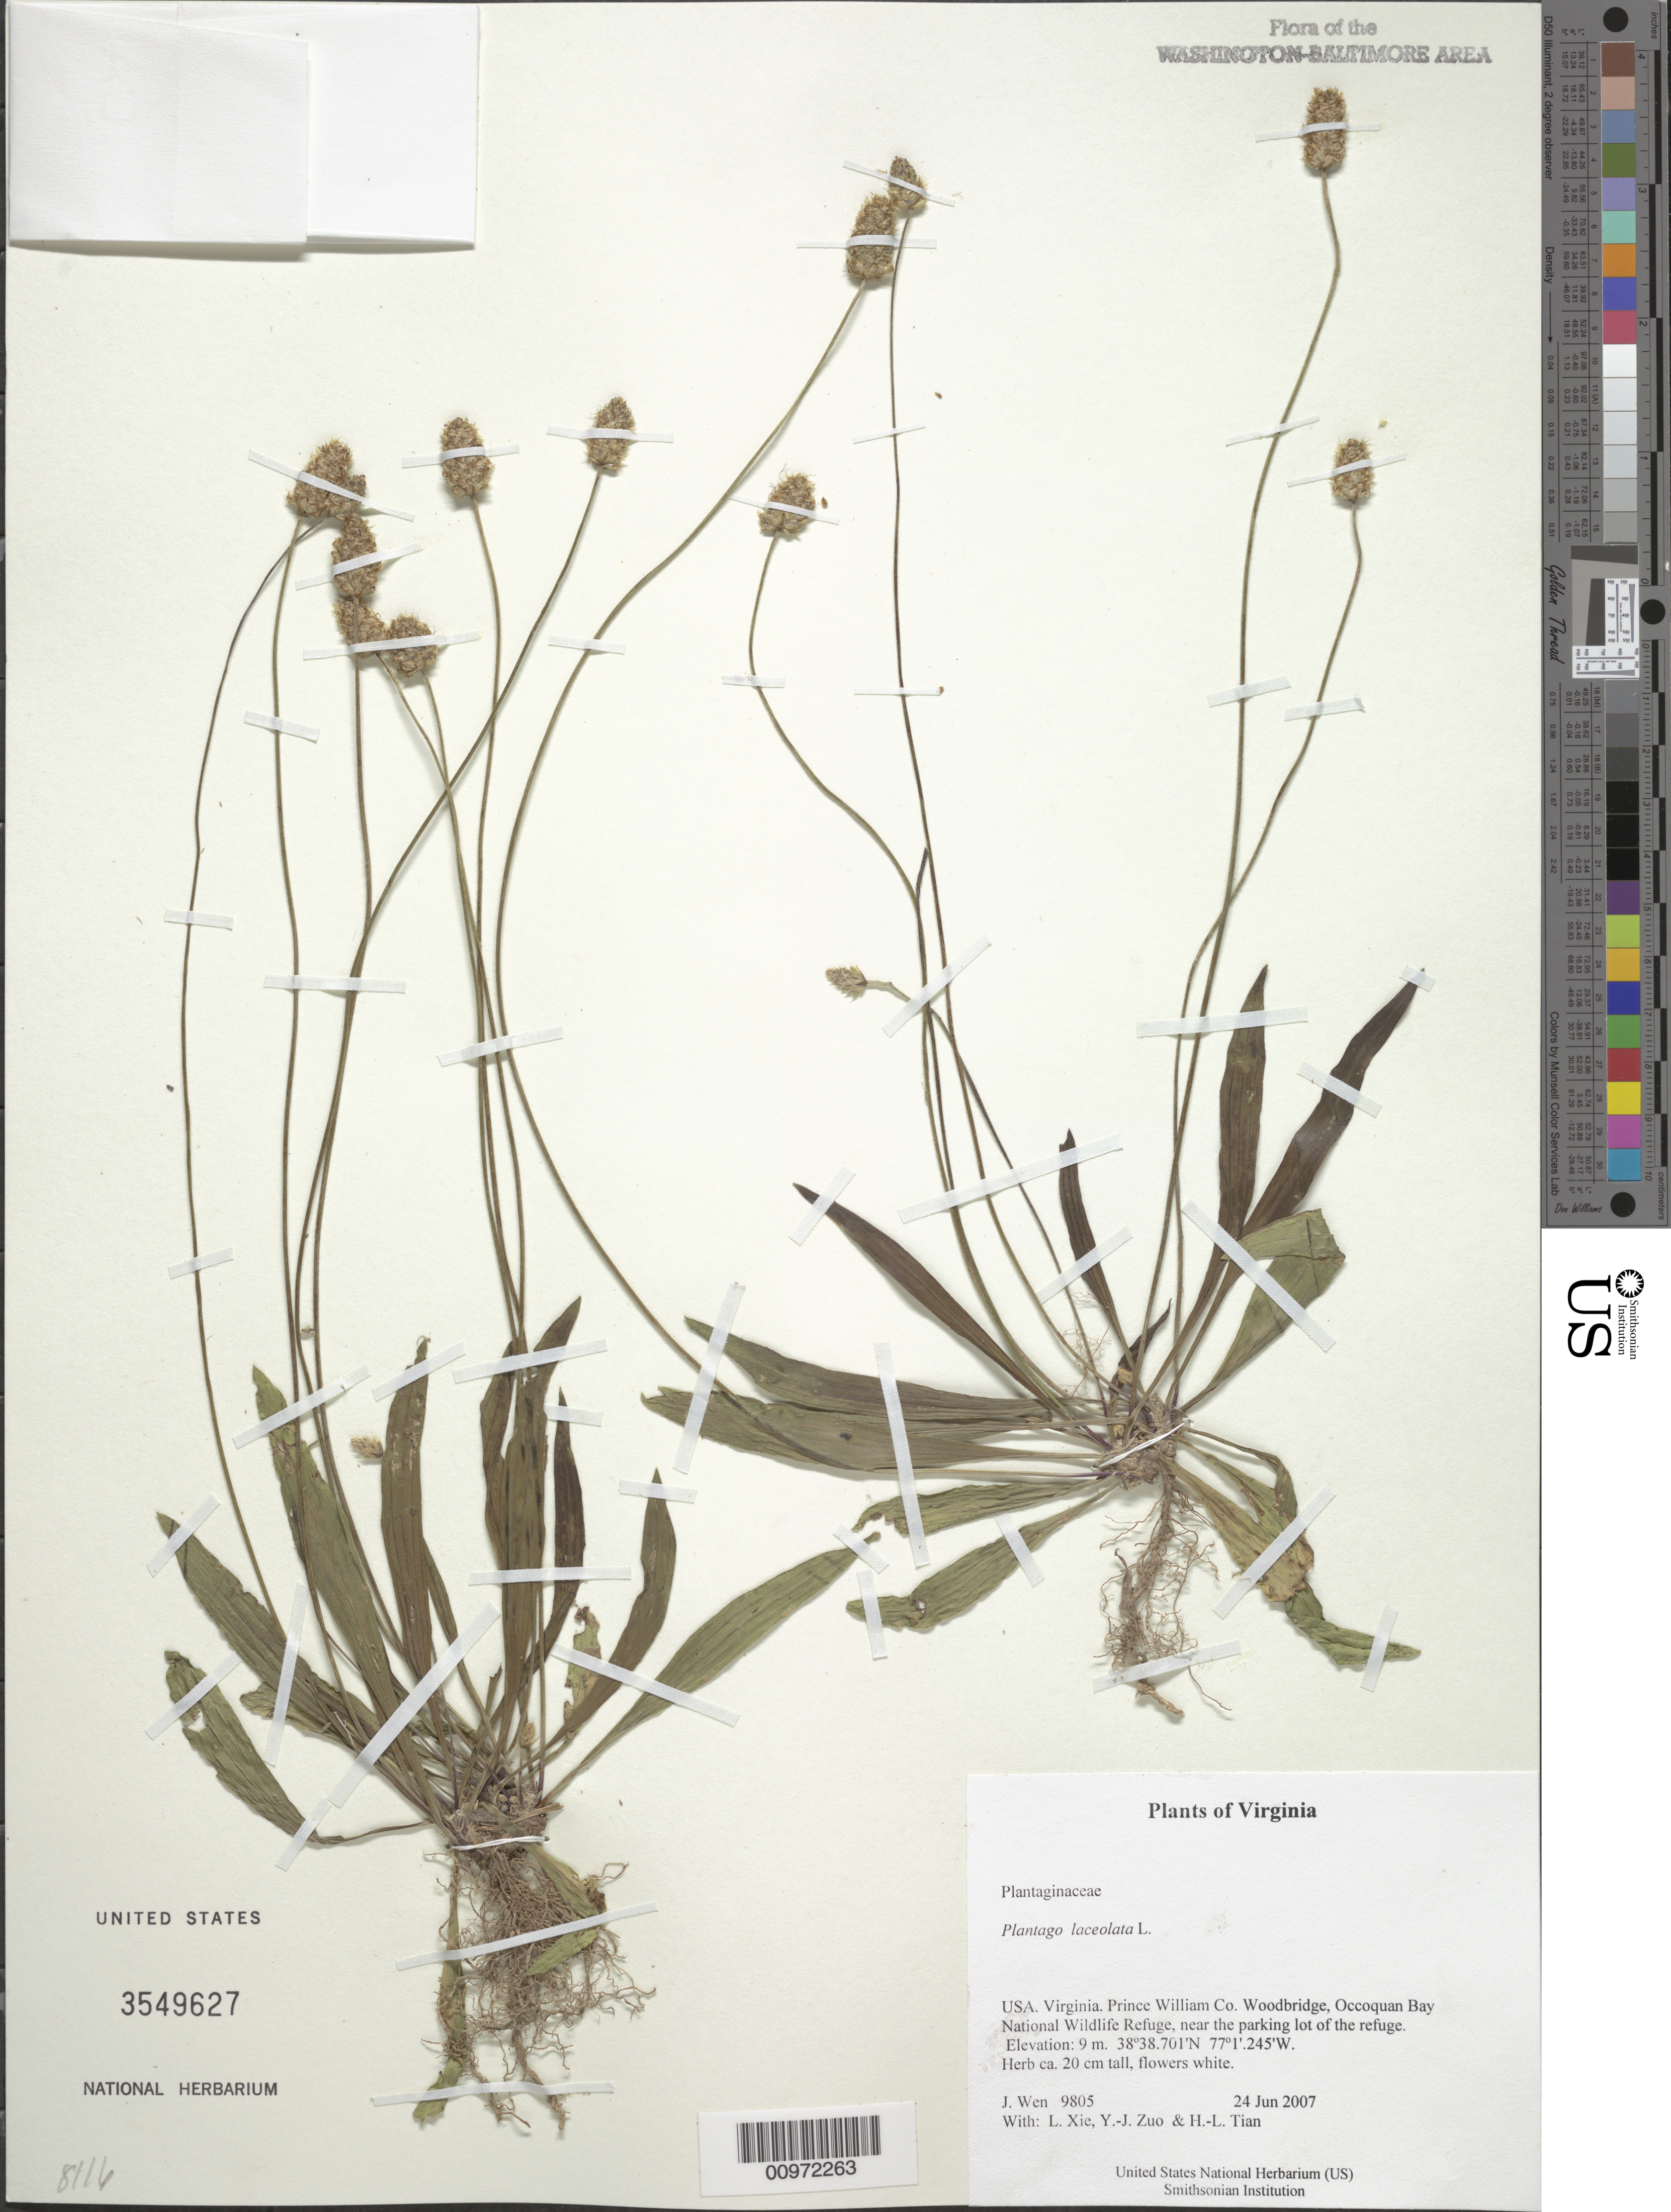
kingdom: Plantae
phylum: Tracheophyta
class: Magnoliopsida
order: Lamiales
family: Plantaginaceae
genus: Plantago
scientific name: Plantago lanceolata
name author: L.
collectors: J. Wen, L. Xie, Y. Zuo & H. Tian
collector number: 9805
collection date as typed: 24 Jun 2007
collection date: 2007-06-24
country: United States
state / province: Virginia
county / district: Prince William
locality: Woodbridge, Occoquan Bay National Wildlife Refuge, near the parking lot of the refuge.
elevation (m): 9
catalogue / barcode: US 3549627